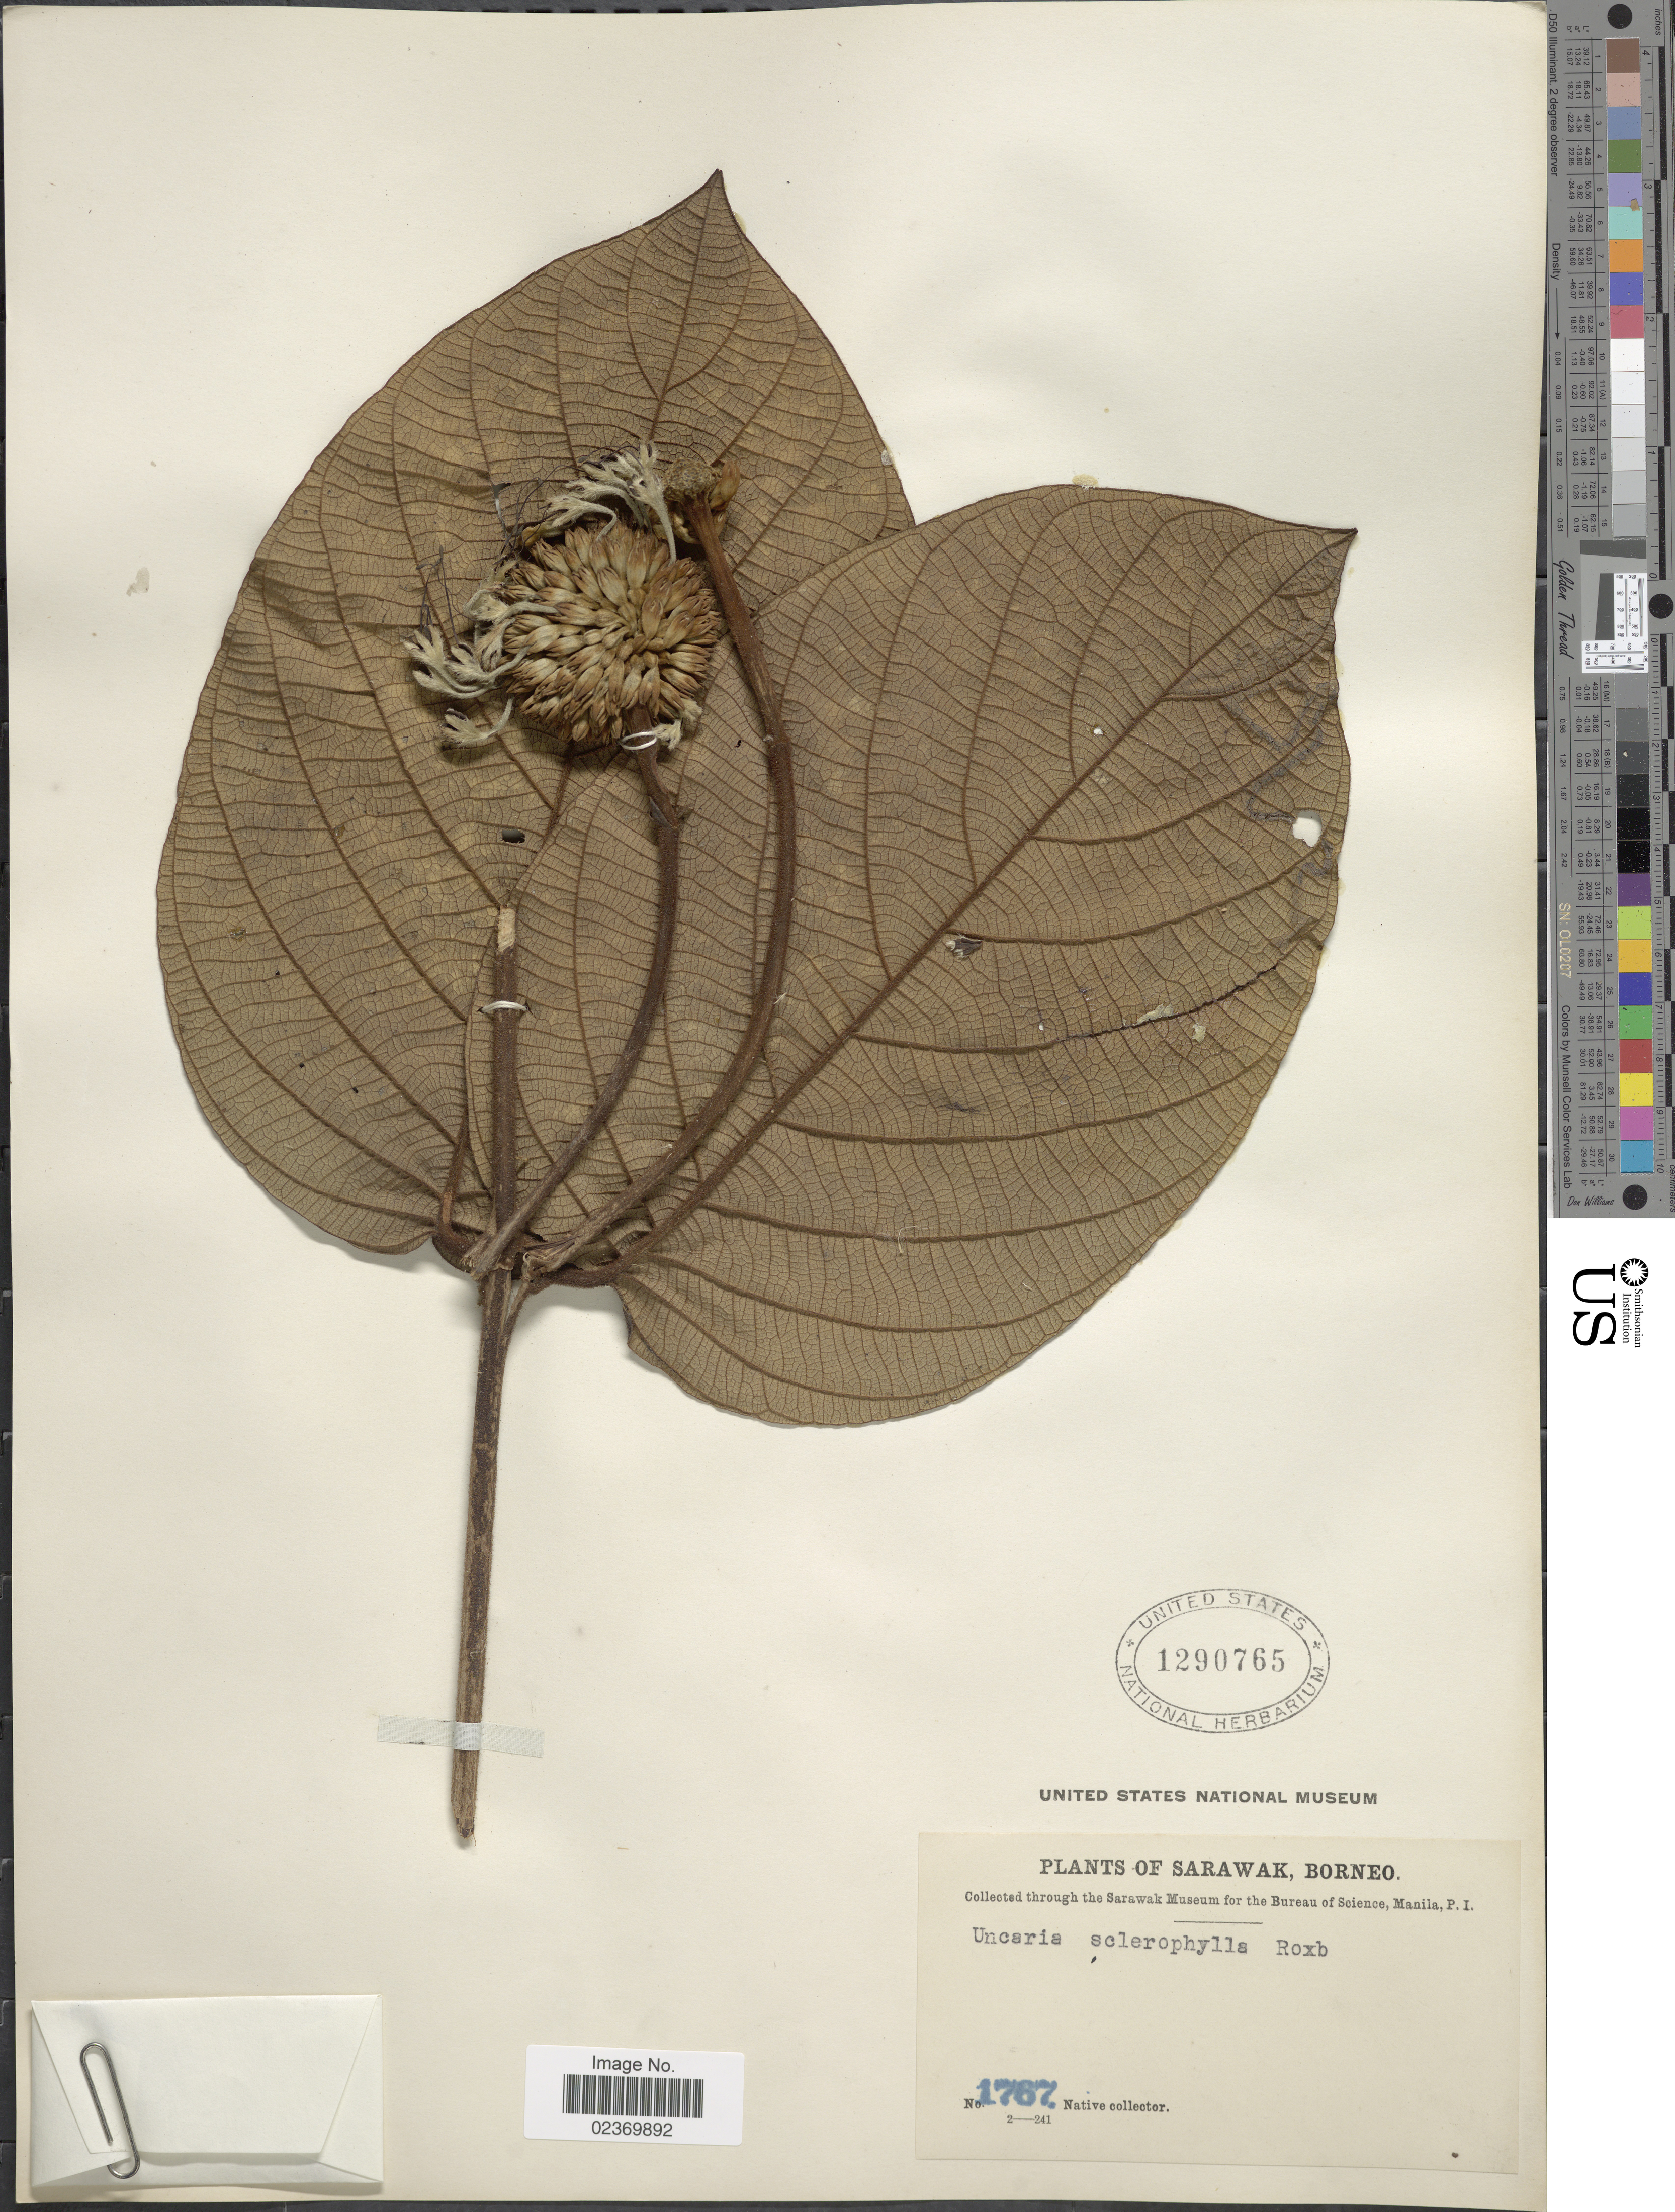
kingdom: Plantae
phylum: Tracheophyta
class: Magnoliopsida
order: Gentianales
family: Rubiaceae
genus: Uncaria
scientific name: Uncaria sclerophylla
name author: Roxb.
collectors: Native collector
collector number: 1767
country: Malaysia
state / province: Sarawak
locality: Borneo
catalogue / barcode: US 1290765